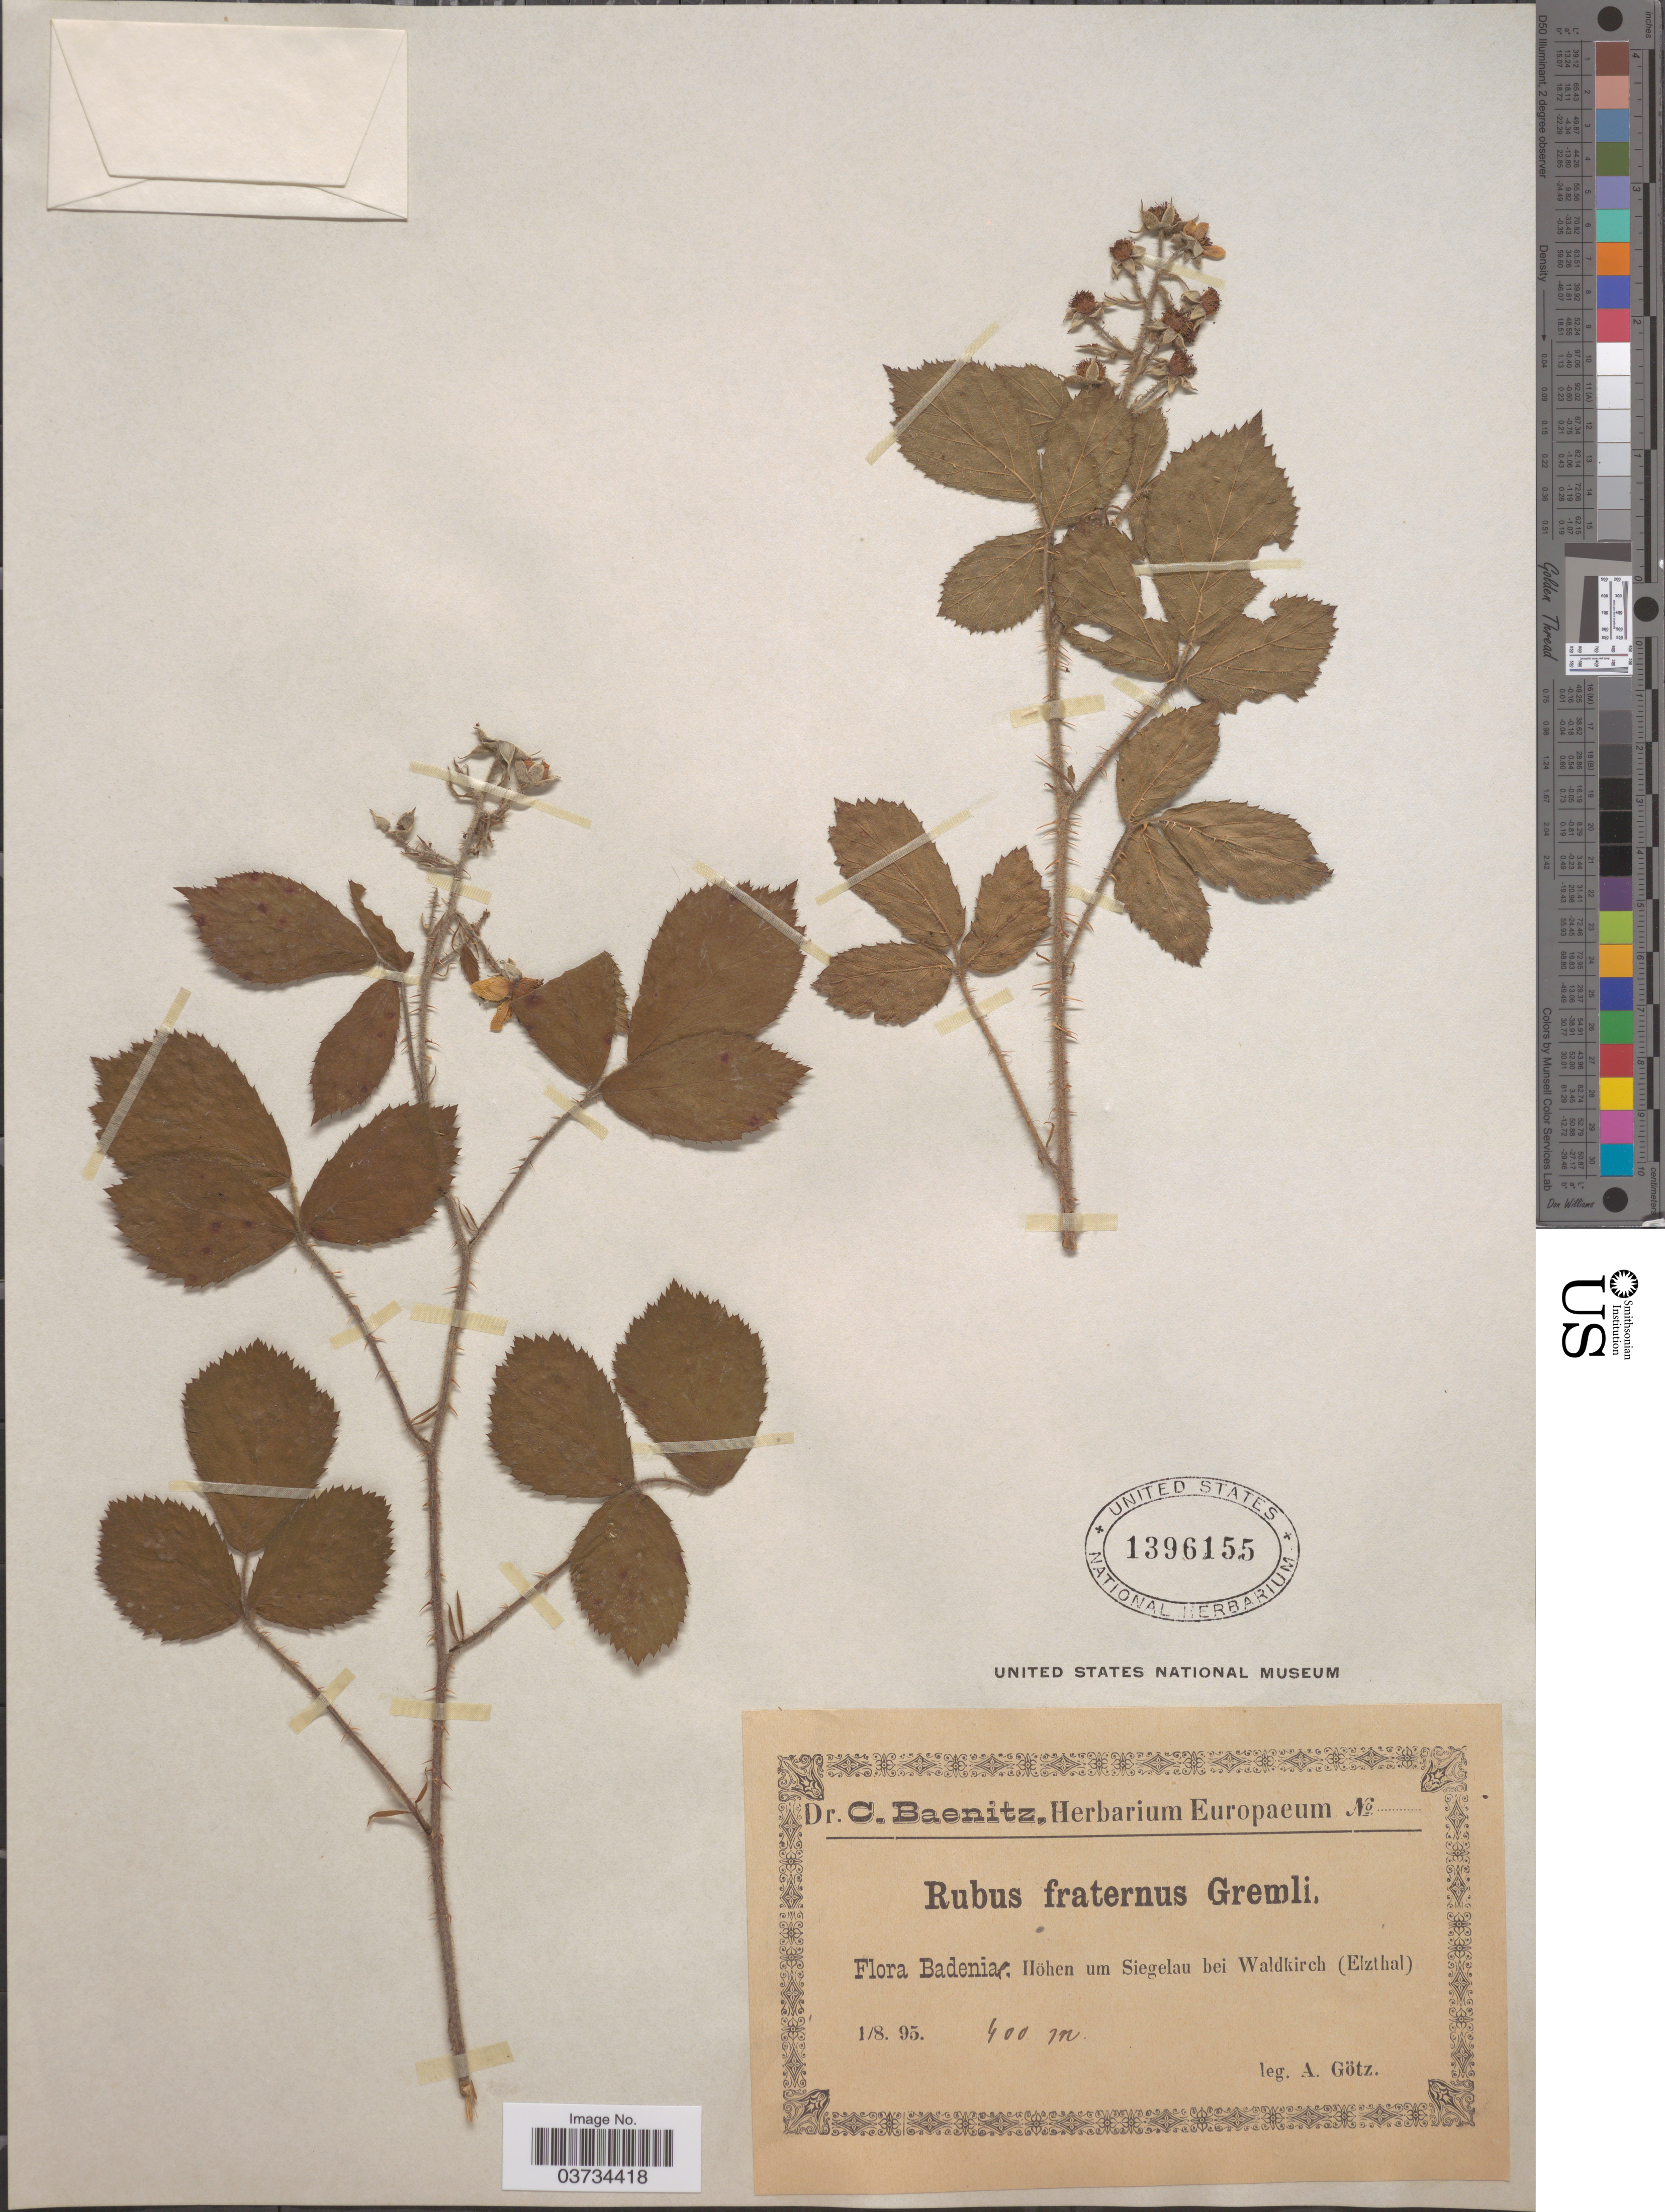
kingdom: Plantae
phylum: Tracheophyta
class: Magnoliopsida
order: Rosales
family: Rosaceae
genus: Rubus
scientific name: Rubus fraternus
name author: Gremli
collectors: A. Götz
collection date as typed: Transcribed d/m/y: 1/8/95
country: Germany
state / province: Baden-Württemberg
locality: Badeniae: Höhen um Siegelau bei Waldkirch (Elzthal).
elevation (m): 400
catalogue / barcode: US 1396155